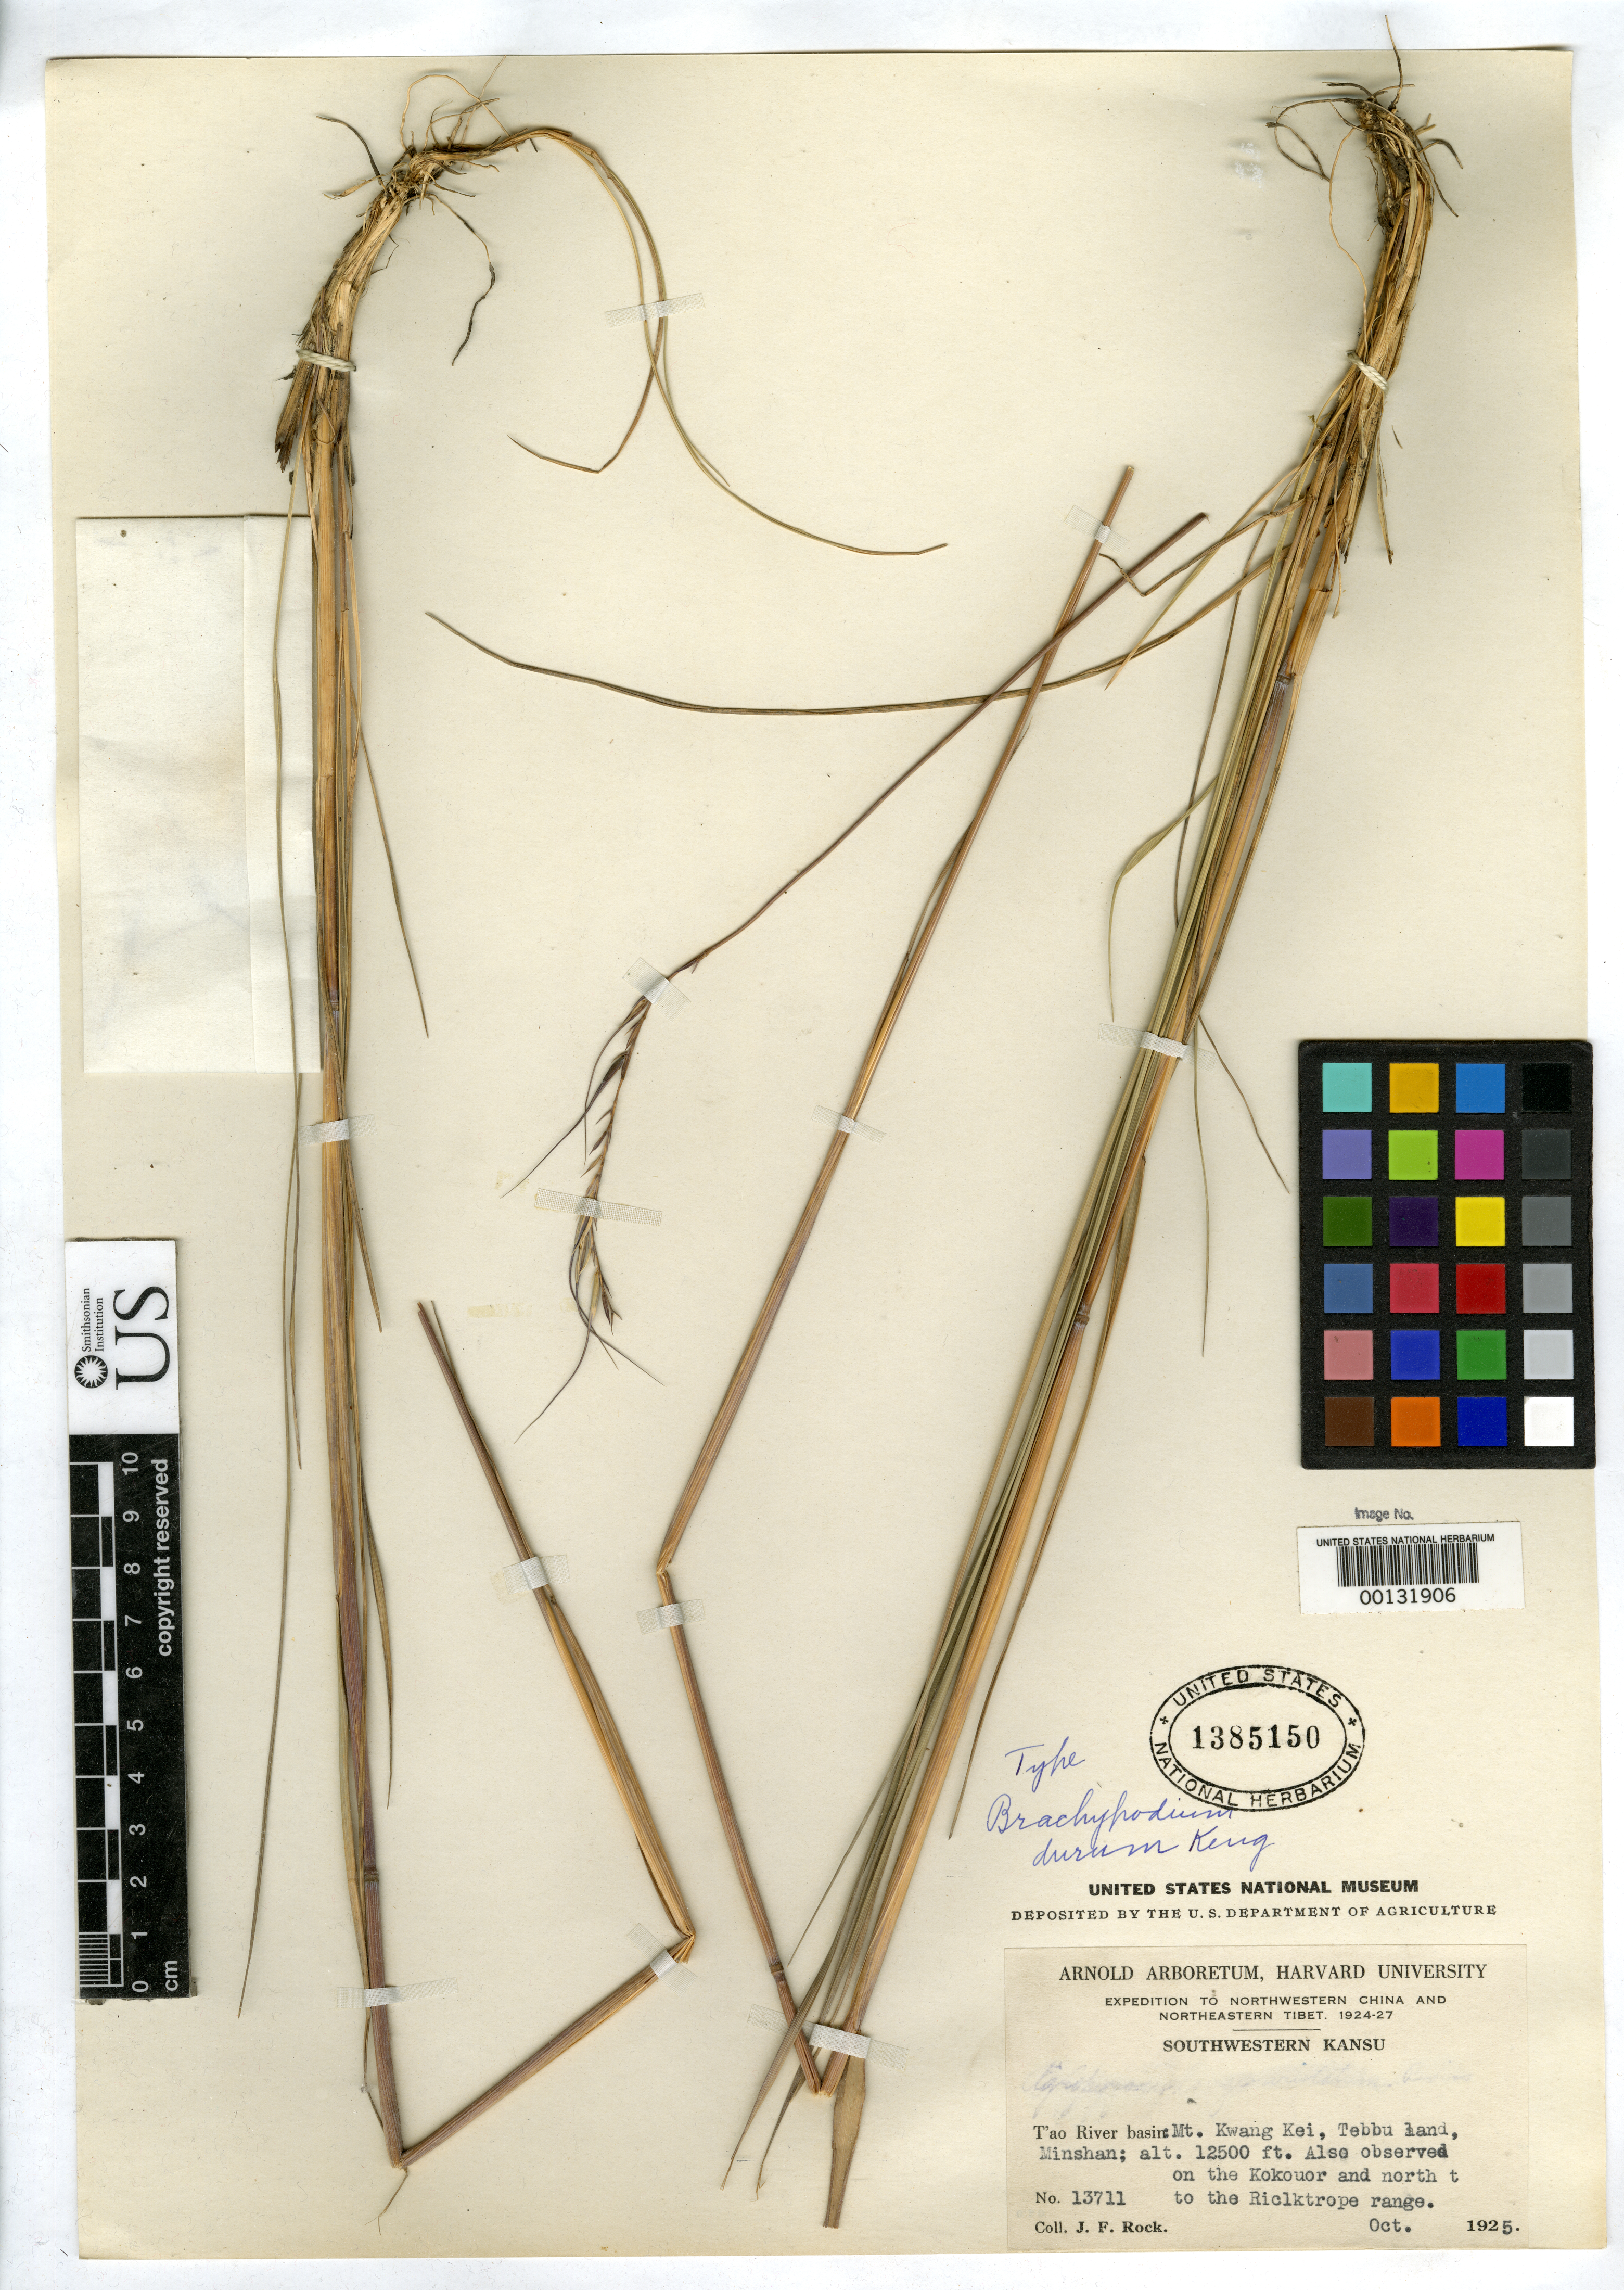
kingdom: Plantae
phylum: Tracheophyta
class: Liliopsida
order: Poales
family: Poaceae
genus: Brachypodium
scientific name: Brachypodium durum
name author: Keng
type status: Holotype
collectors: J. F. Rock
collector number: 13711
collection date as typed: Oct 1925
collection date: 1925-10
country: China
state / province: Gansu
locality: T'ao River basin; Mt. Kwaing kei, Tebbu Land, Minshan; alt. 12500 ft.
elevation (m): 3810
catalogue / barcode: US 1385150